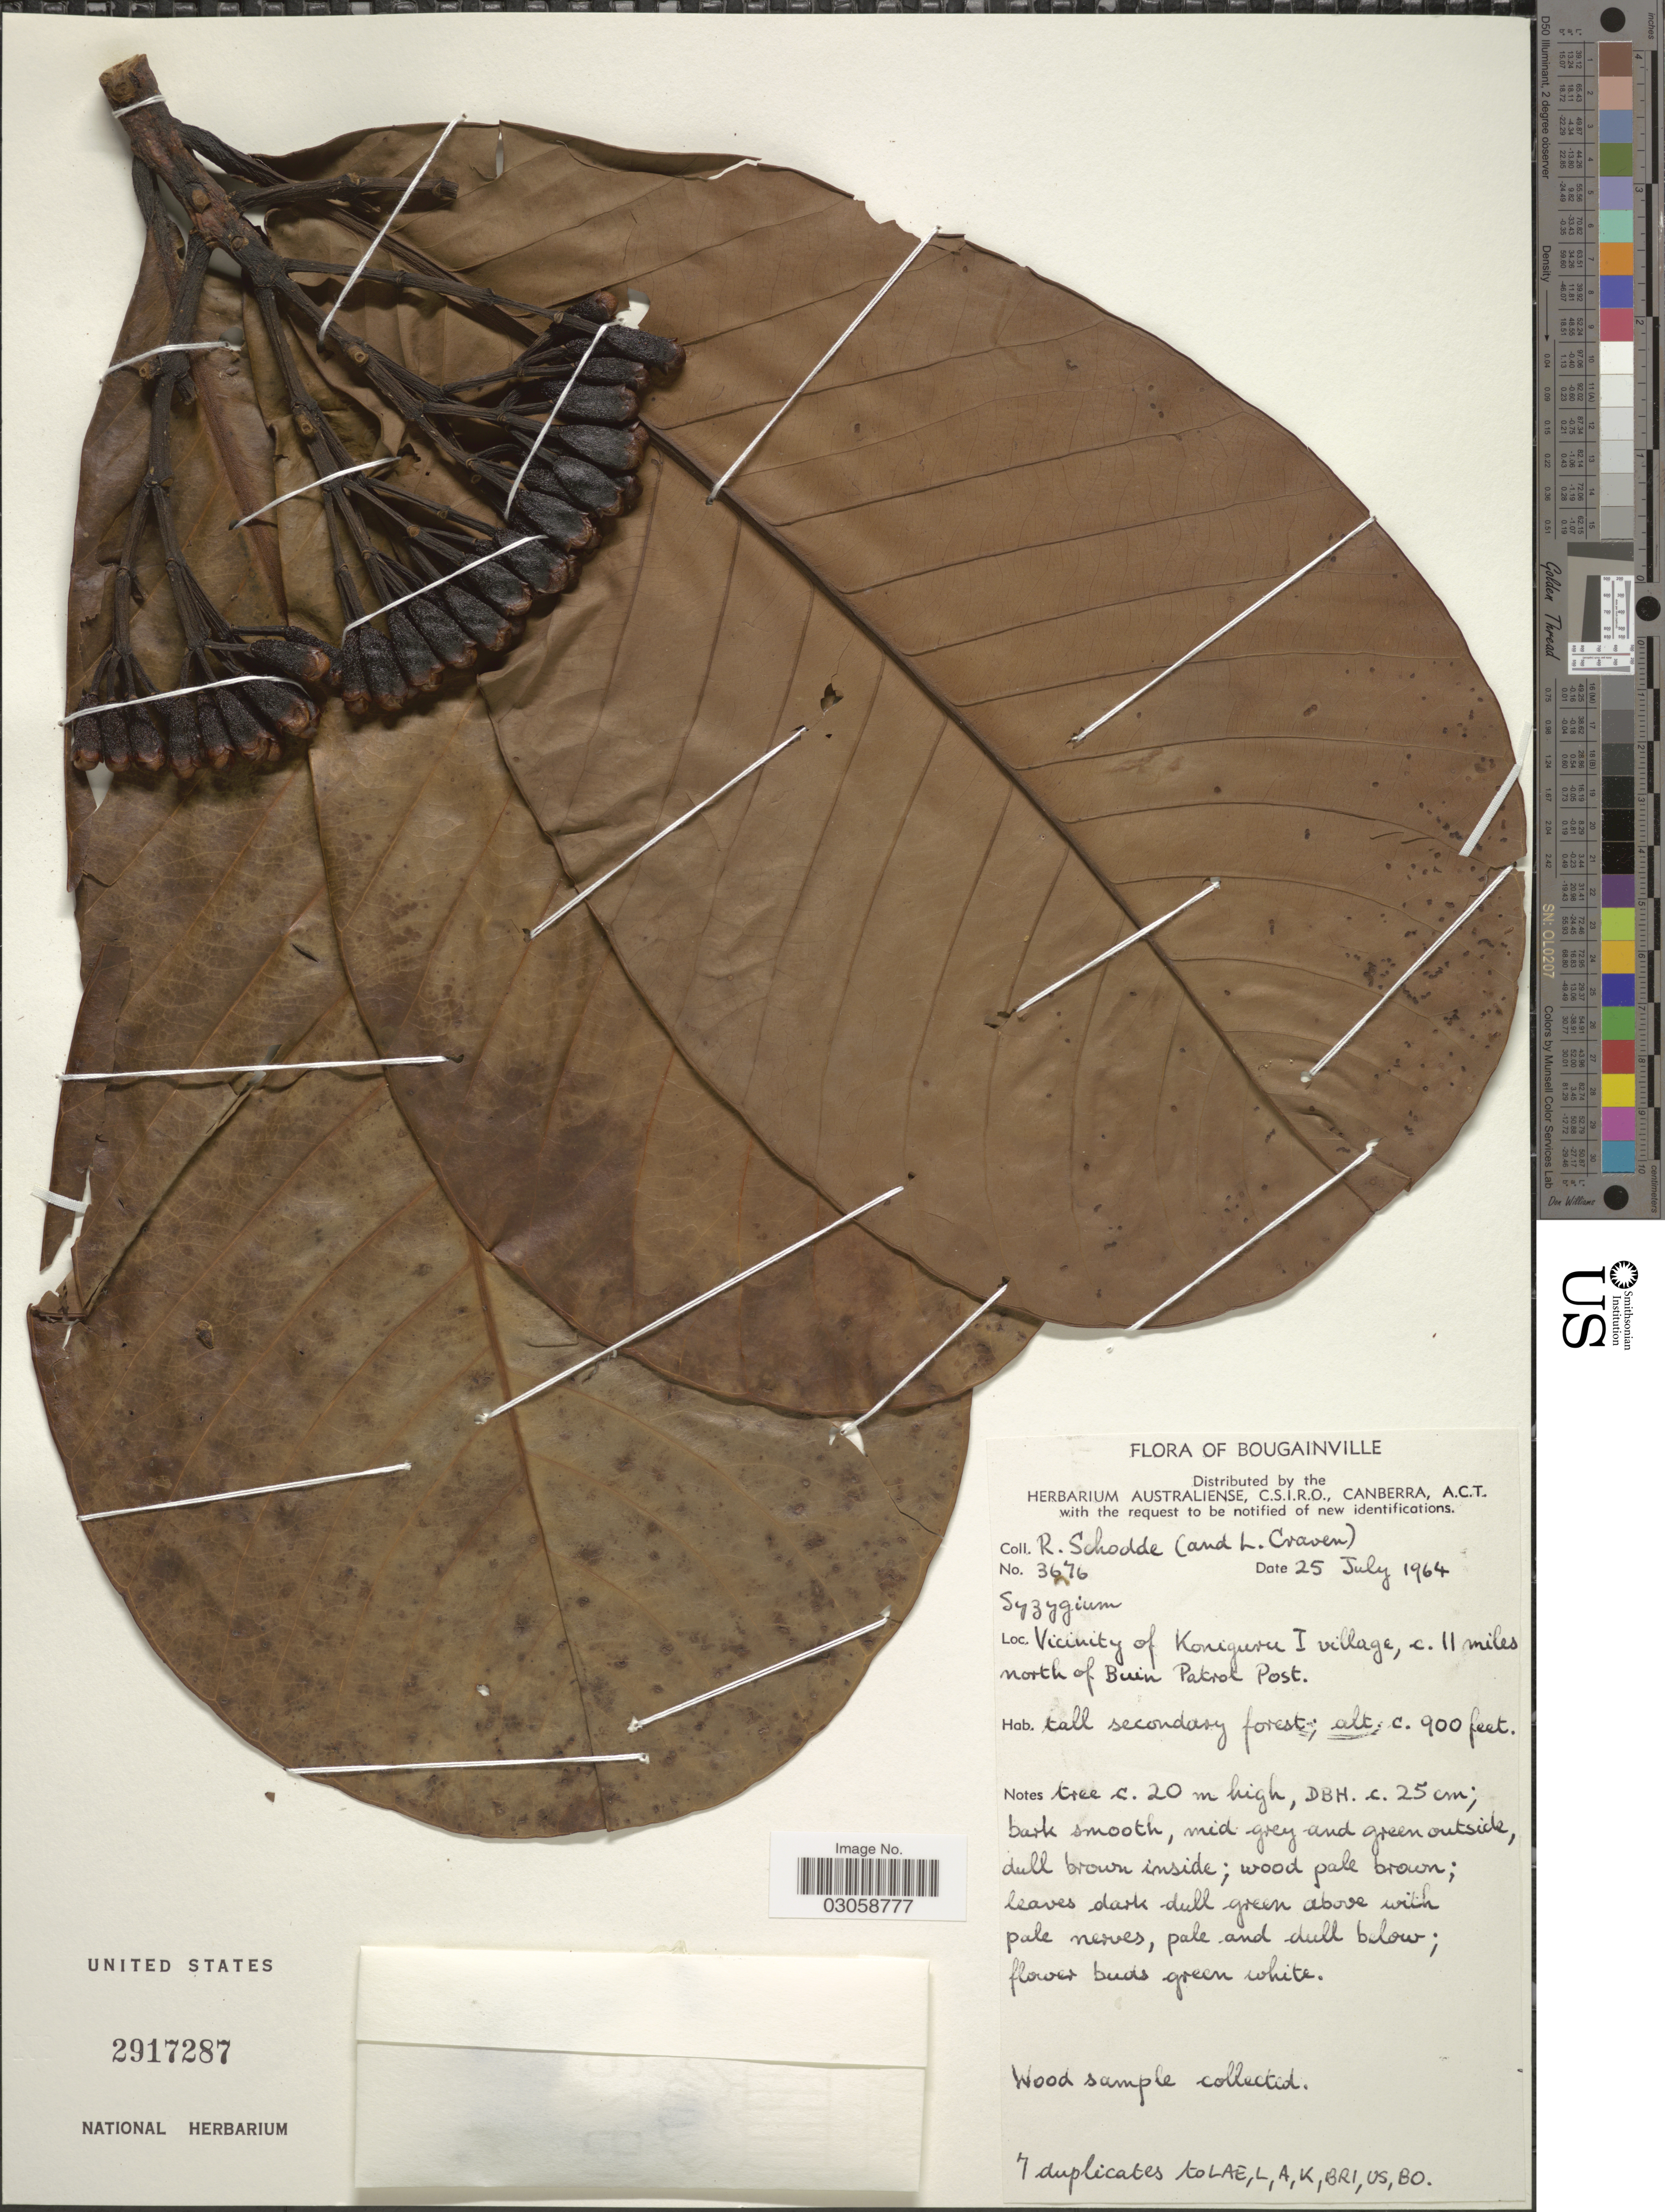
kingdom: Plantae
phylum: Tracheophyta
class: Magnoliopsida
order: Myrtales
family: Myrtaceae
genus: Syzygium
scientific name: Syzygium sp.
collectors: R. Schodde & L. A. Craven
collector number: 3676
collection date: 1964-07-25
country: Papua New Guinea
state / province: Bougainville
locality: Vicinity of Koniguru I village, c. 11 miles north of Buin Patrol Post.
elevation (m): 274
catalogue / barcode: US 2917287